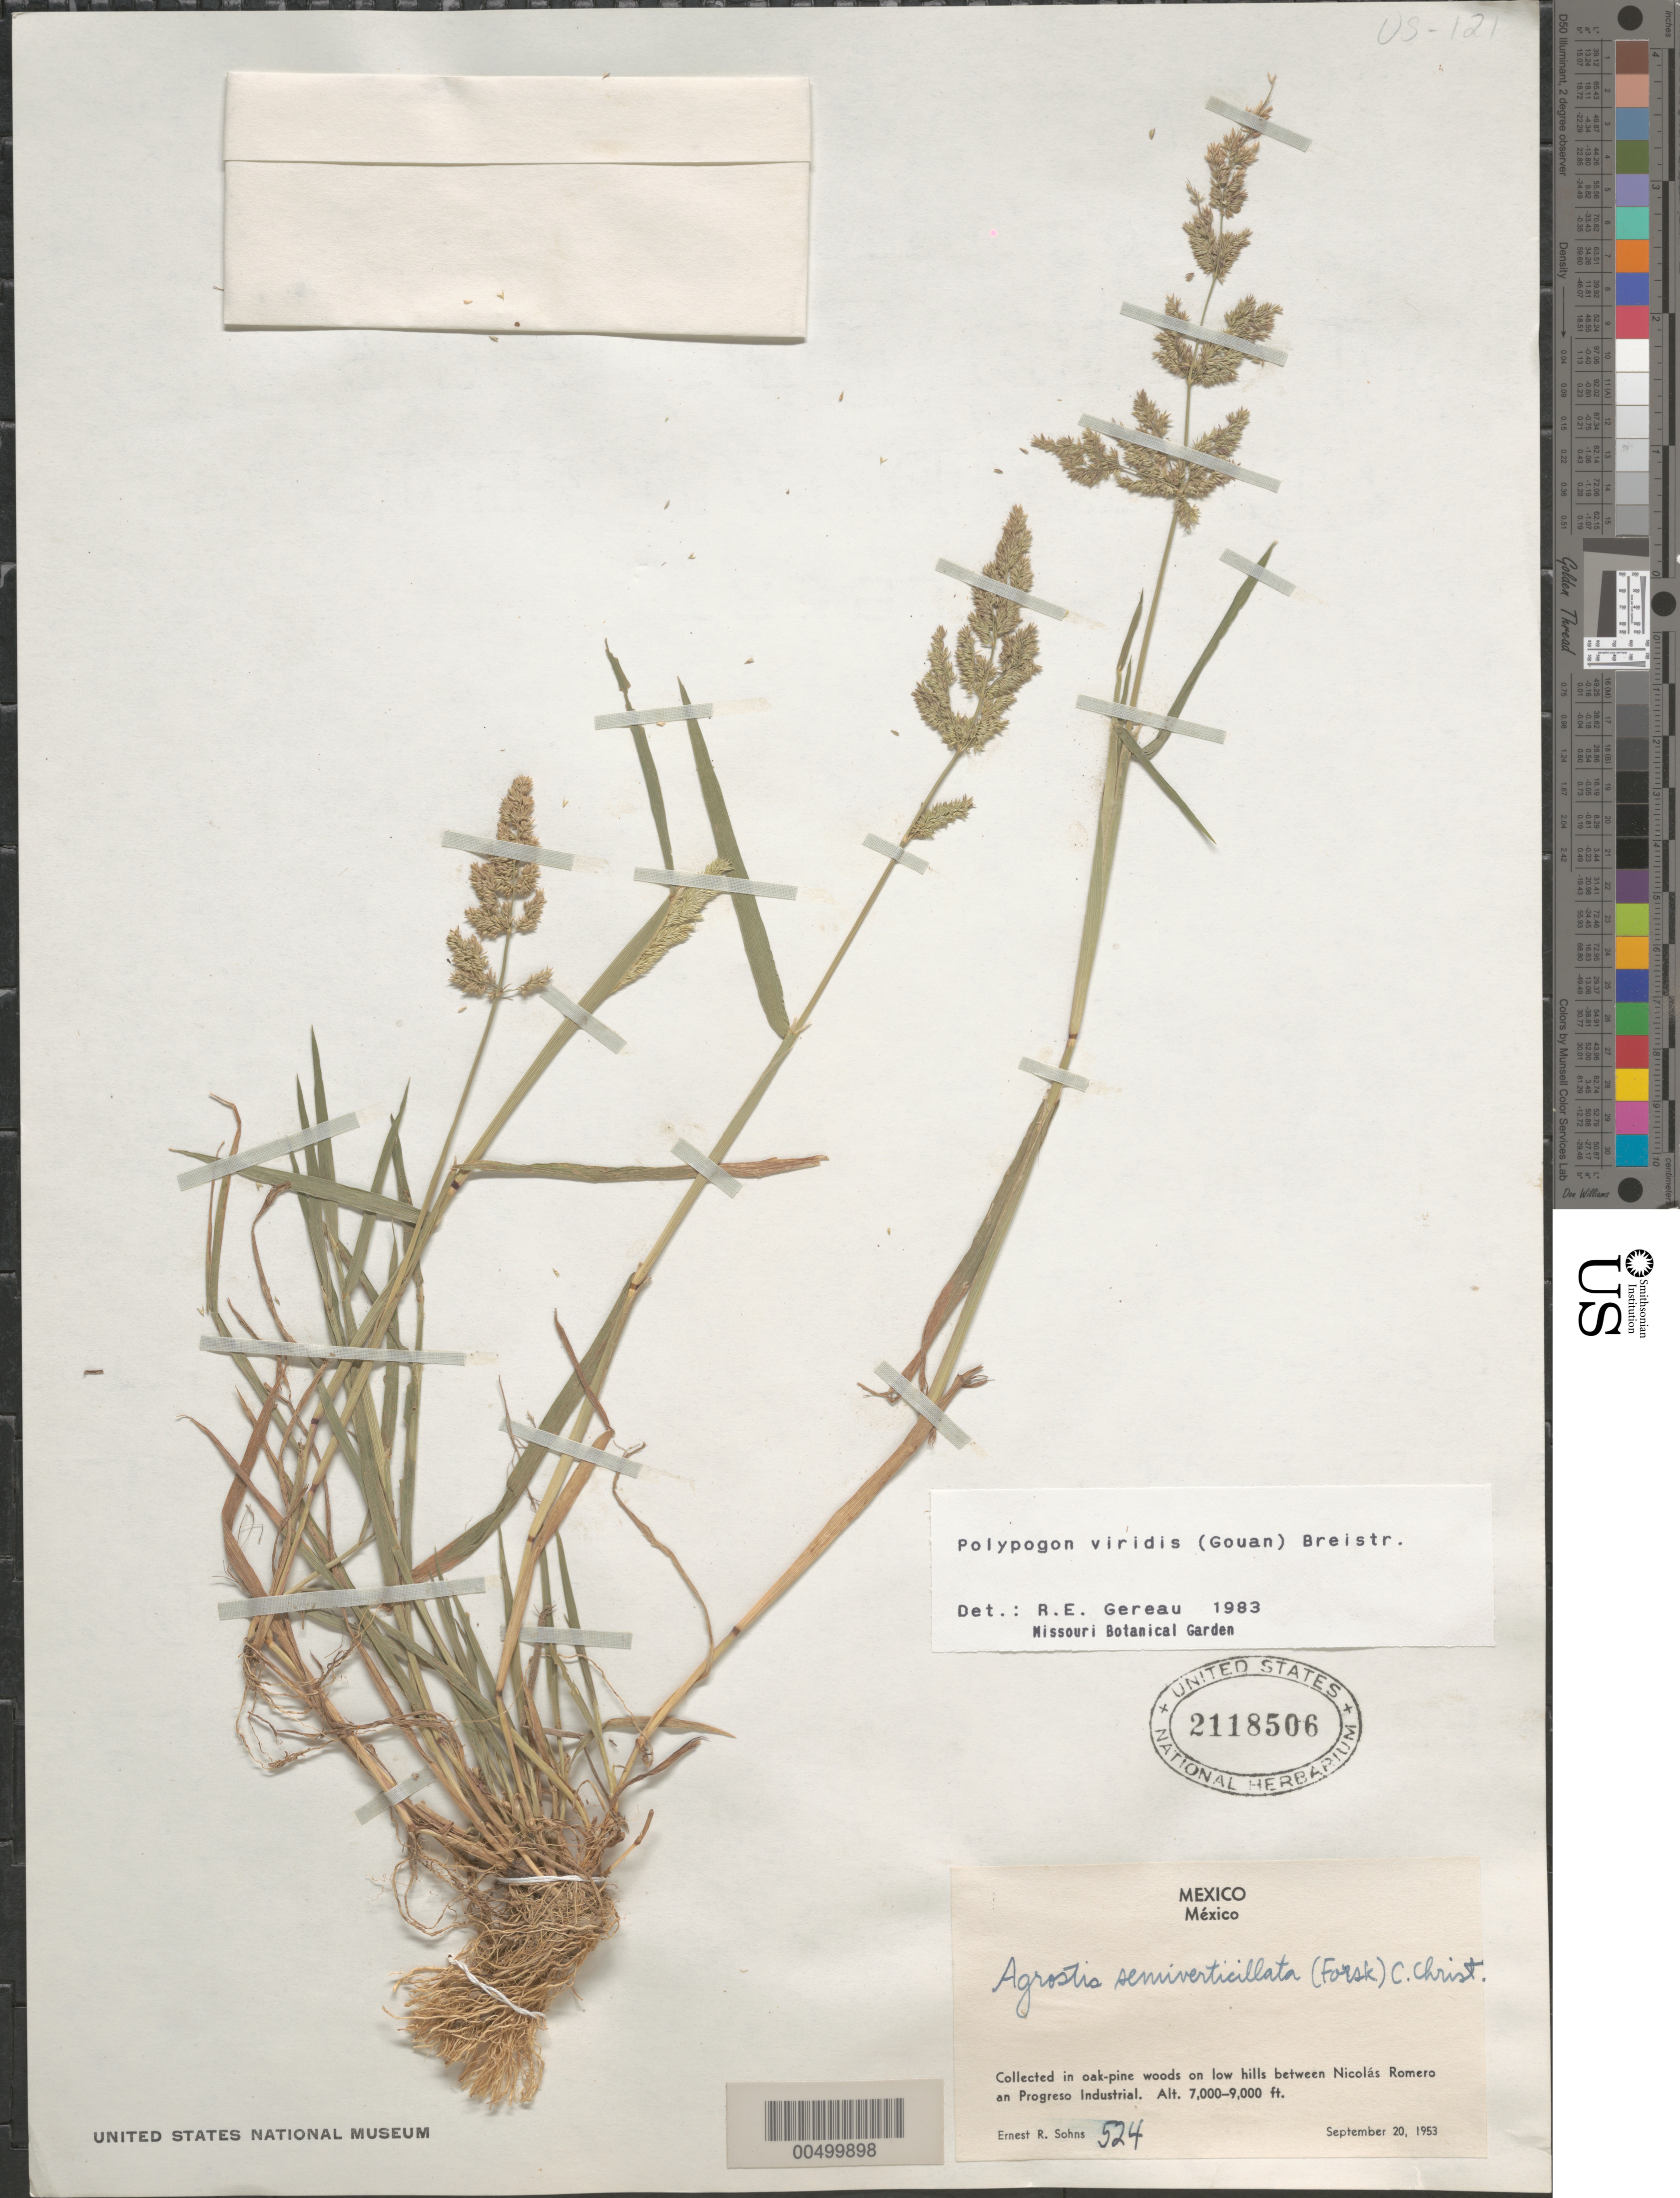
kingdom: Plantae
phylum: Tracheophyta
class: Liliopsida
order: Poales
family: Poaceae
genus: Polypogon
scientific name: Polypogon viridis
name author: (Gouan) Breistroffer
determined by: Gereau, R. E.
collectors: E. R. Sohns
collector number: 524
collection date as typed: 20 Sep 1953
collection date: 1953-09-20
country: Mexico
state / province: México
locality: Between Nicolás Romero & Progreso Industrial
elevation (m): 2134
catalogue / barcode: US 2118506